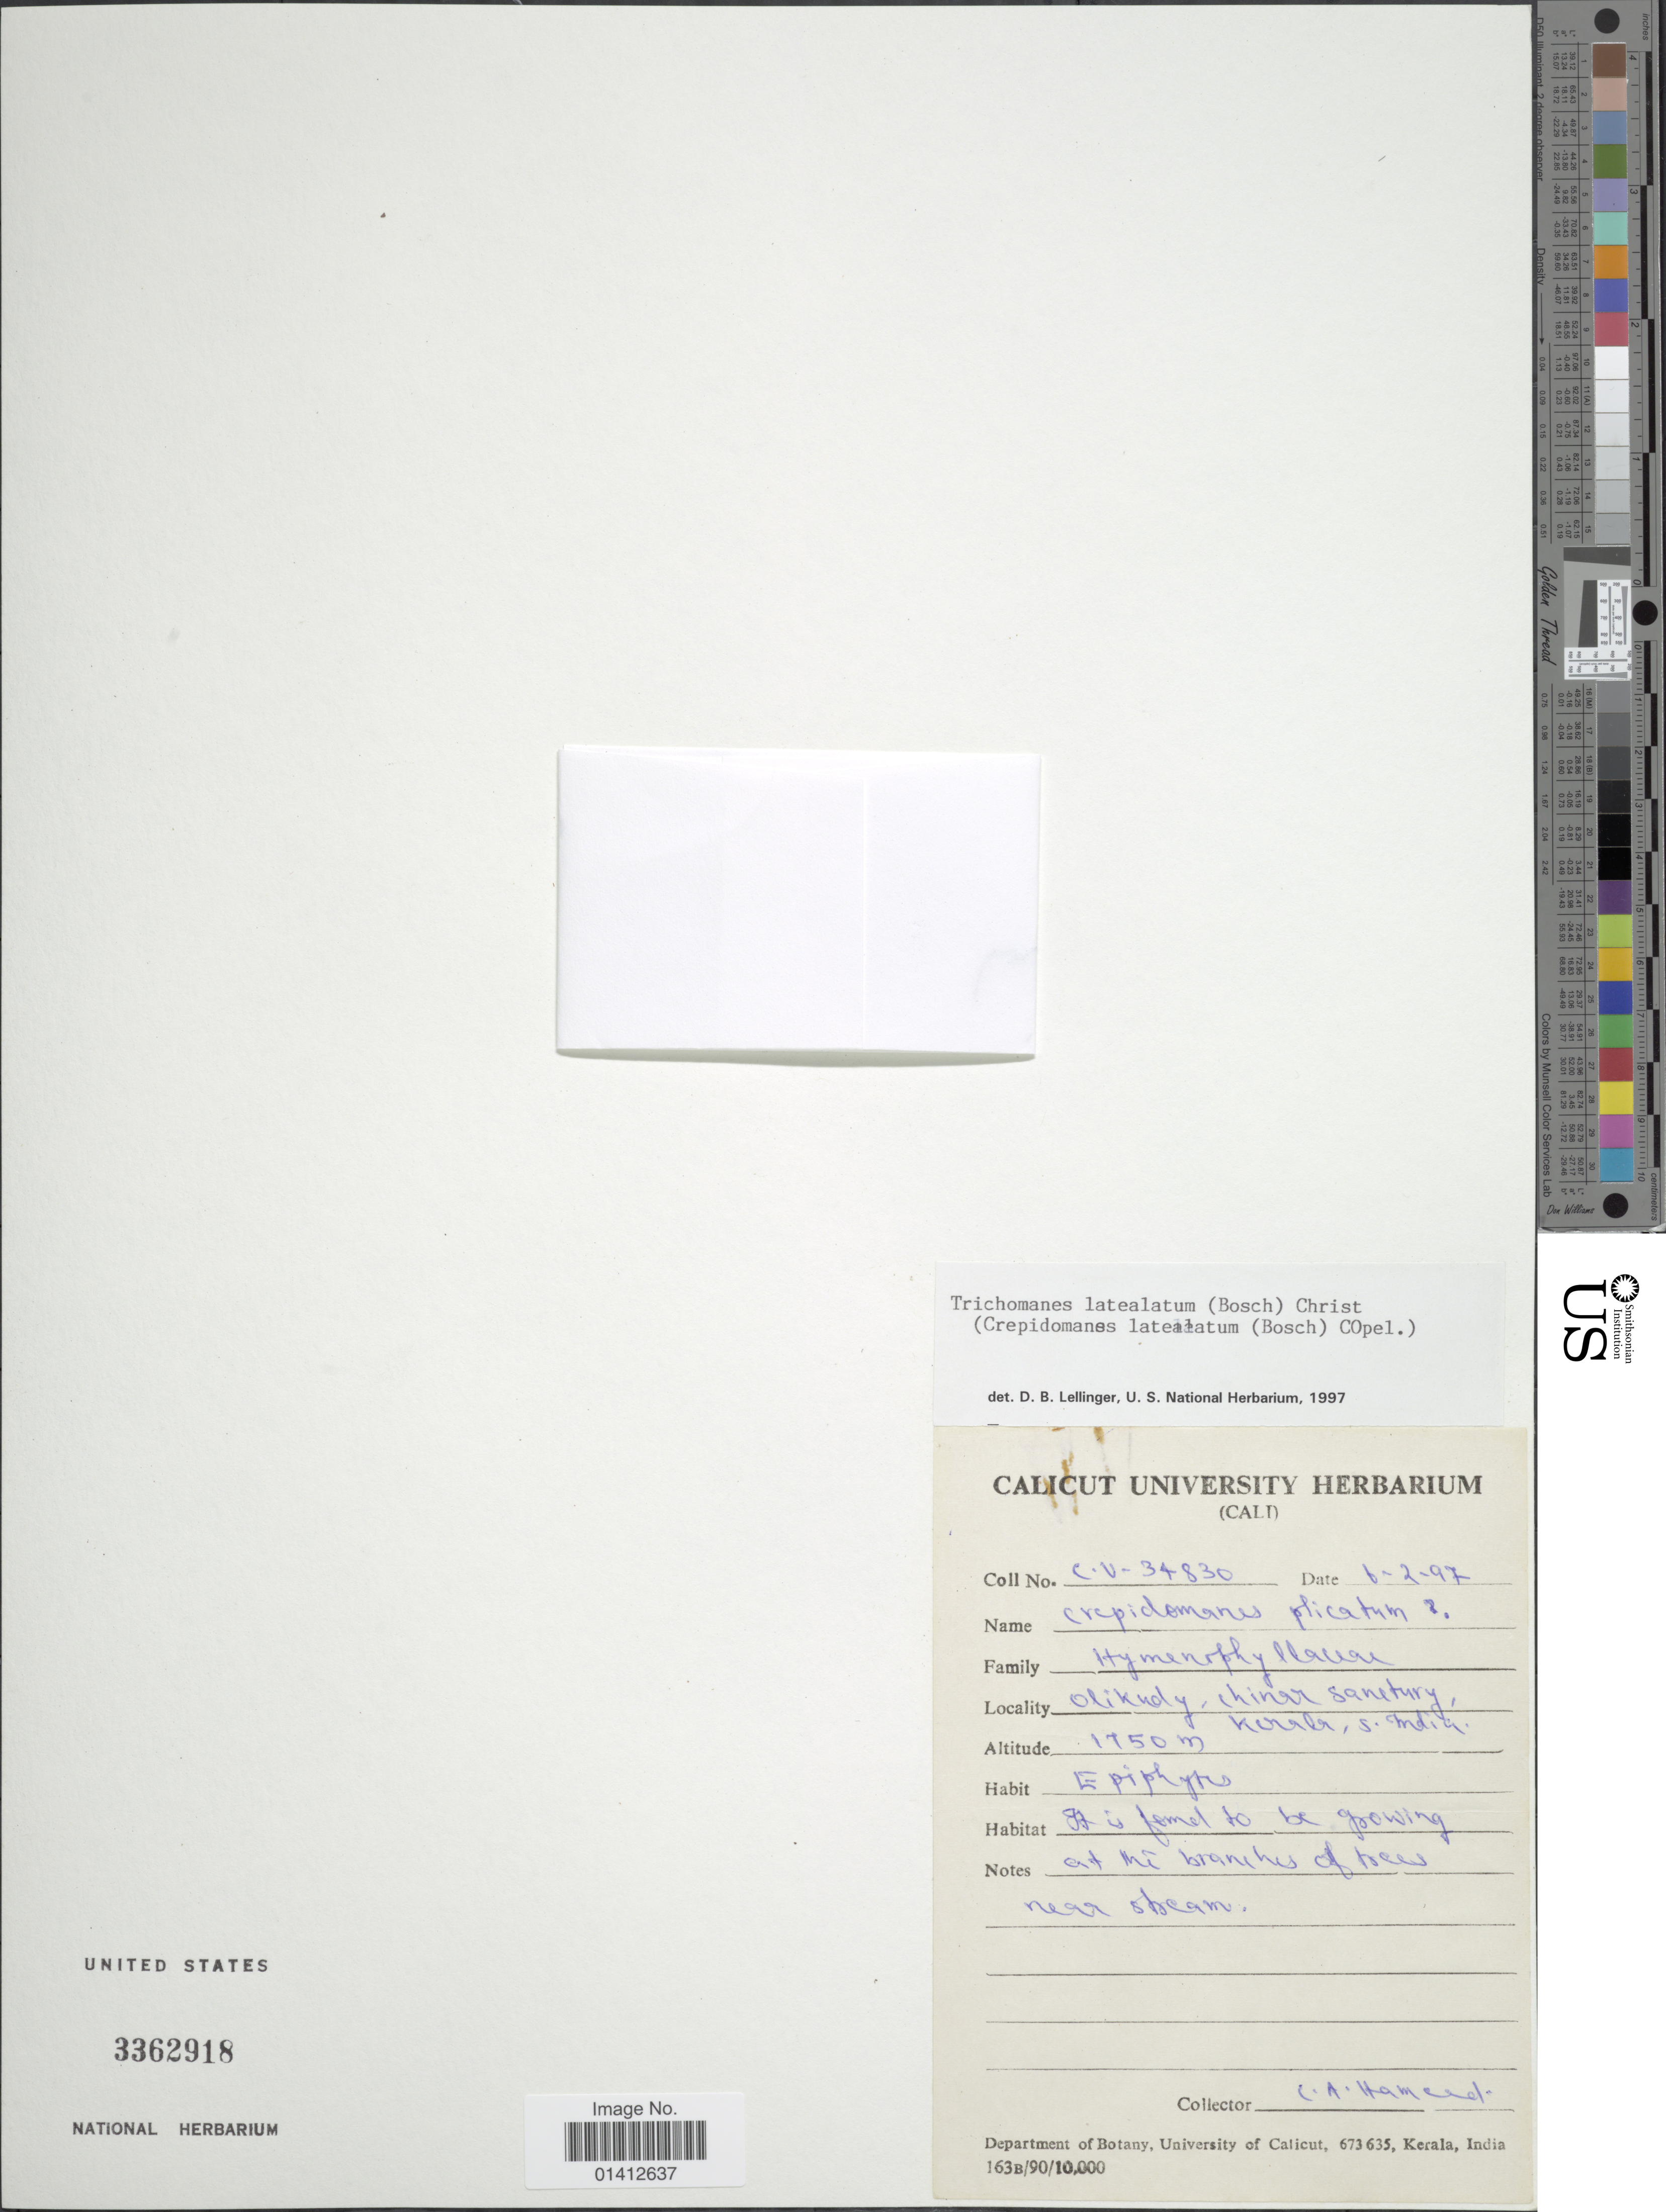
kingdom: Plantae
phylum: Tracheophyta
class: Polypodiopsida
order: Hymenophyllales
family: Hymenophyllaceae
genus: Crepidomanes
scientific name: Crepidomanes latealatum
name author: (Bosch) Copel.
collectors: C. Hamud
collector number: C.V.-34830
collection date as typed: Transcribed d/m/y: 6/2/97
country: India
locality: Olindiky, chinar sanctury, koreba, S India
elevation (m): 1750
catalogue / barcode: US 3362918